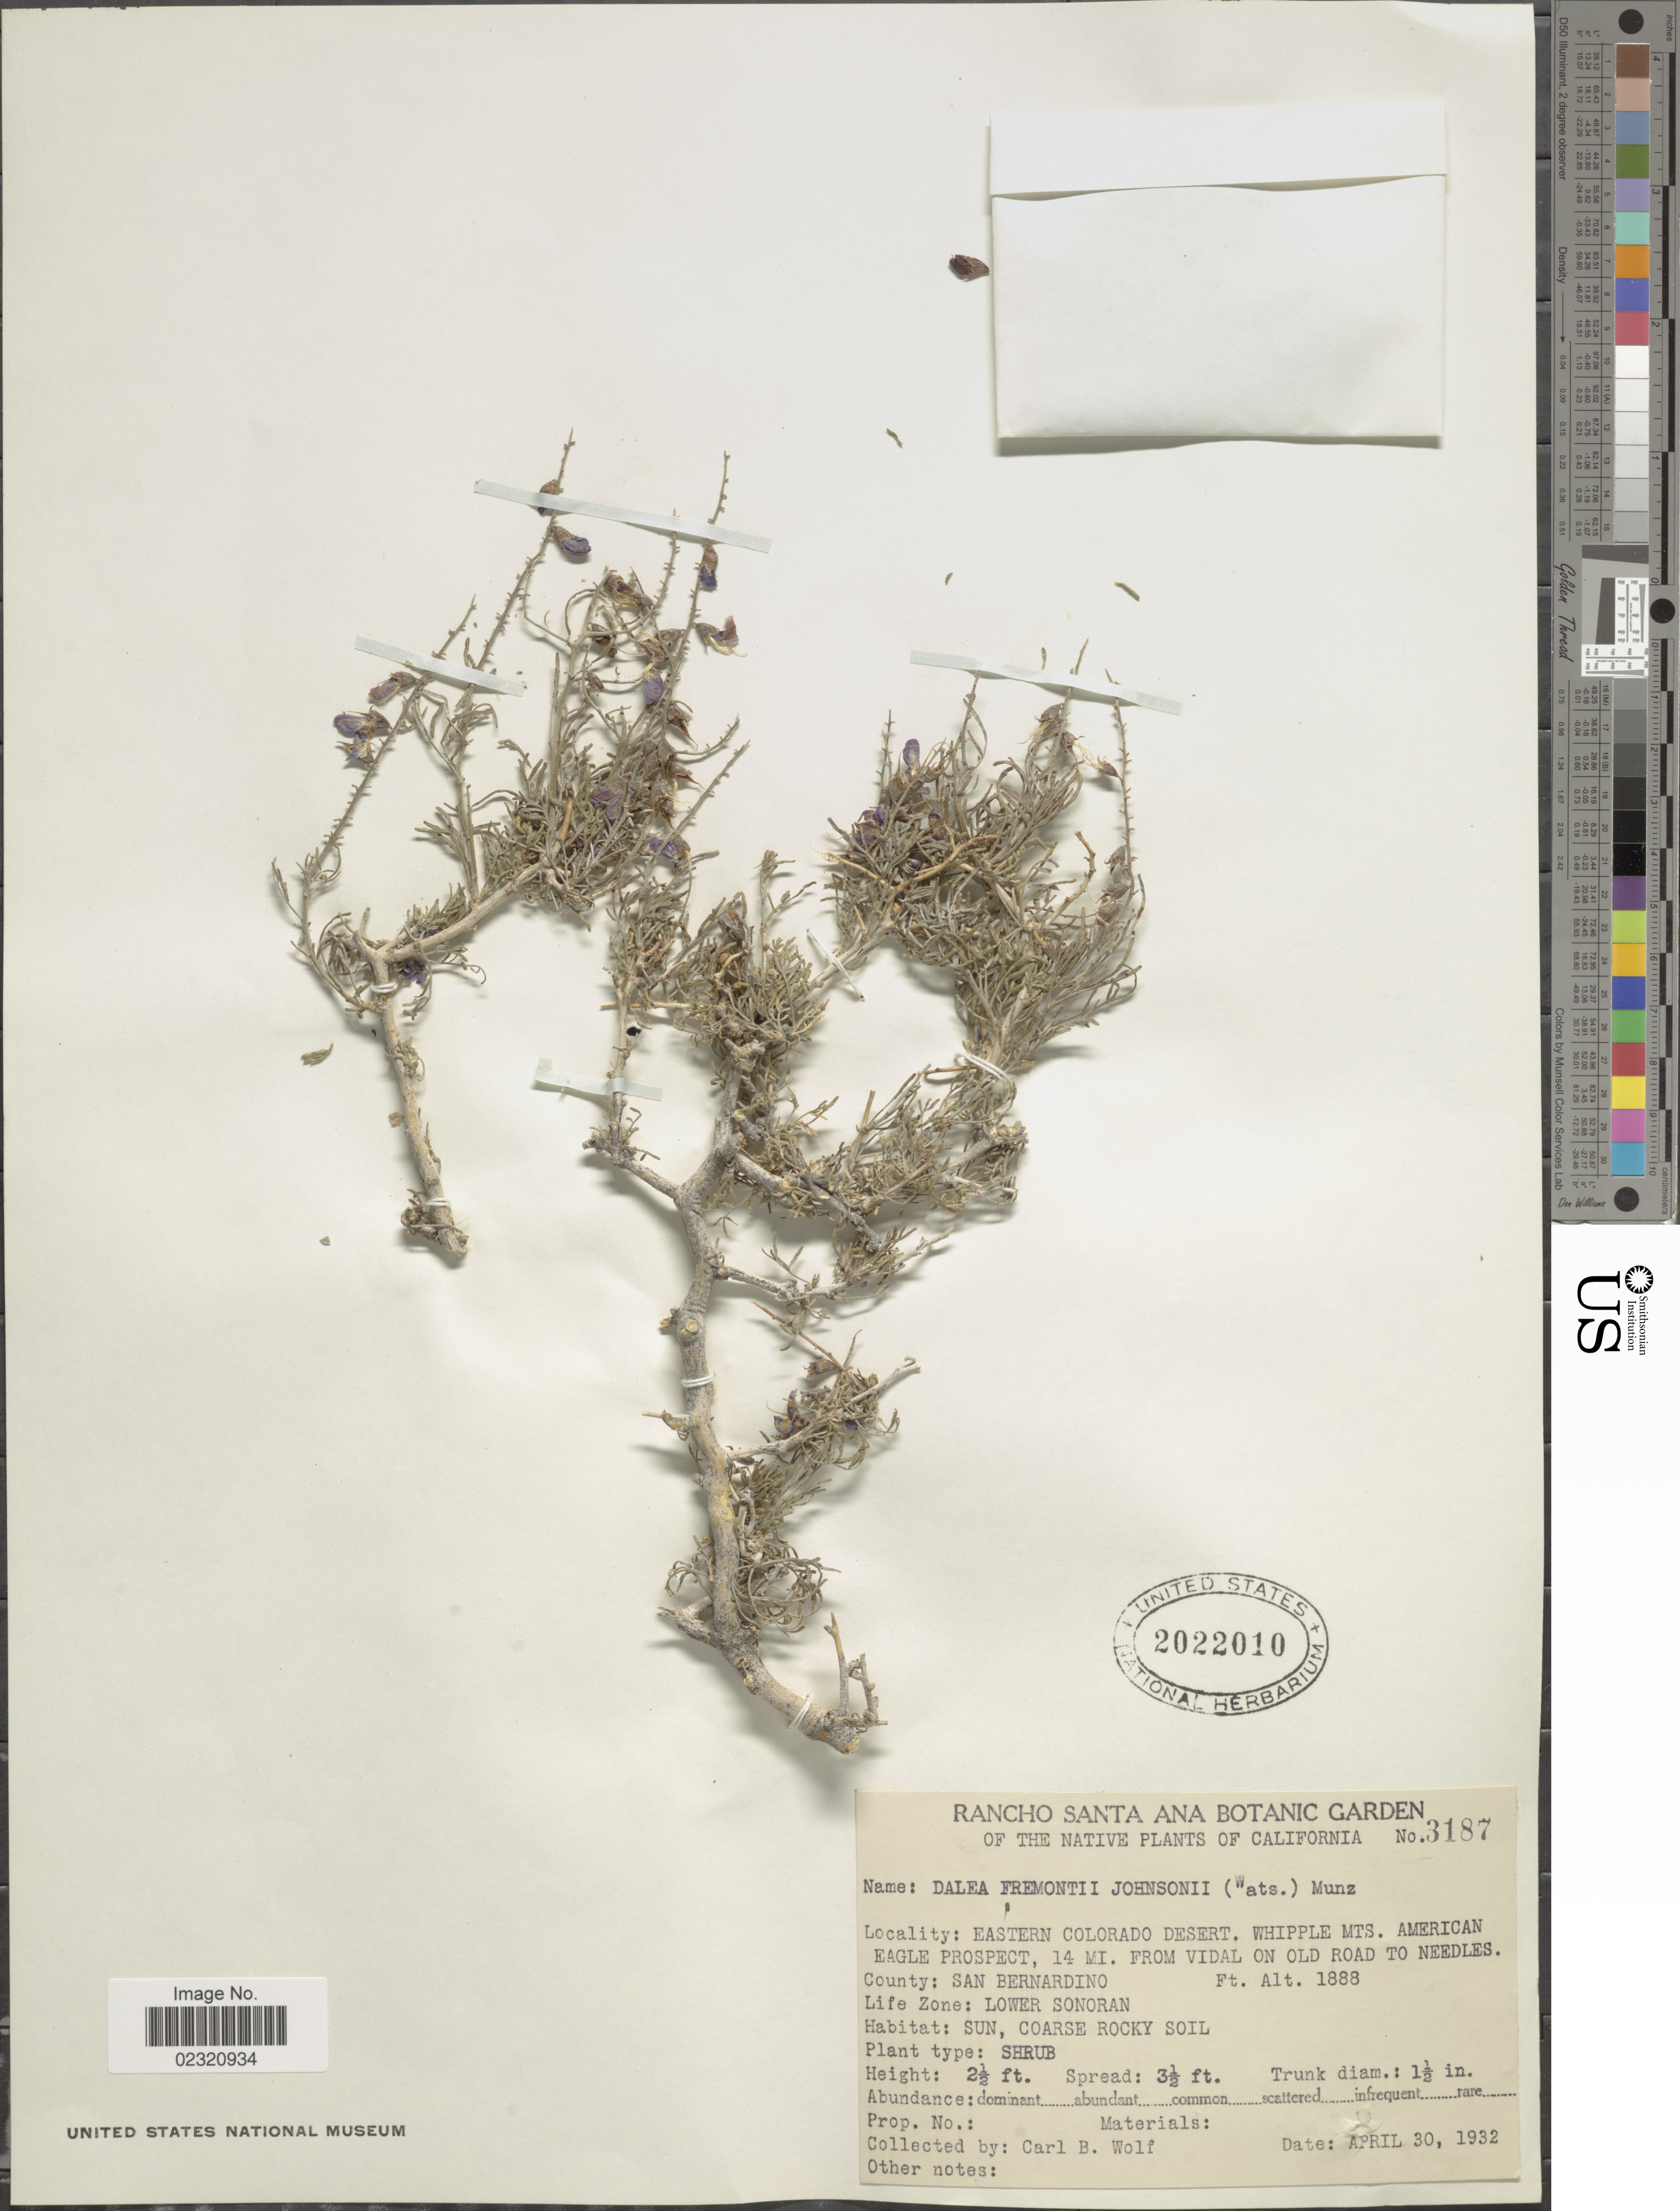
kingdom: Plantae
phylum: Tracheophyta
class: Magnoliopsida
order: Fabales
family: Fabaceae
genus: Psorothamnus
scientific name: Psorothamnus fremontii var. attenuatus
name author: Barneby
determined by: Strong, Mark T., (BOT), Smithsonian Institution - National Museum of Natural History (UNITED STATES)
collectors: C. B. Wolf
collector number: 3187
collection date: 1932-04-30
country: United States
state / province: California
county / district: San Bernardino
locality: Eastern Colorado Desert. Whipple Mts. American Eagle Prospect, 14 mi. from Vidal on old road to Needles. County San Bernardino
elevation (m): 575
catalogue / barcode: US 2022010